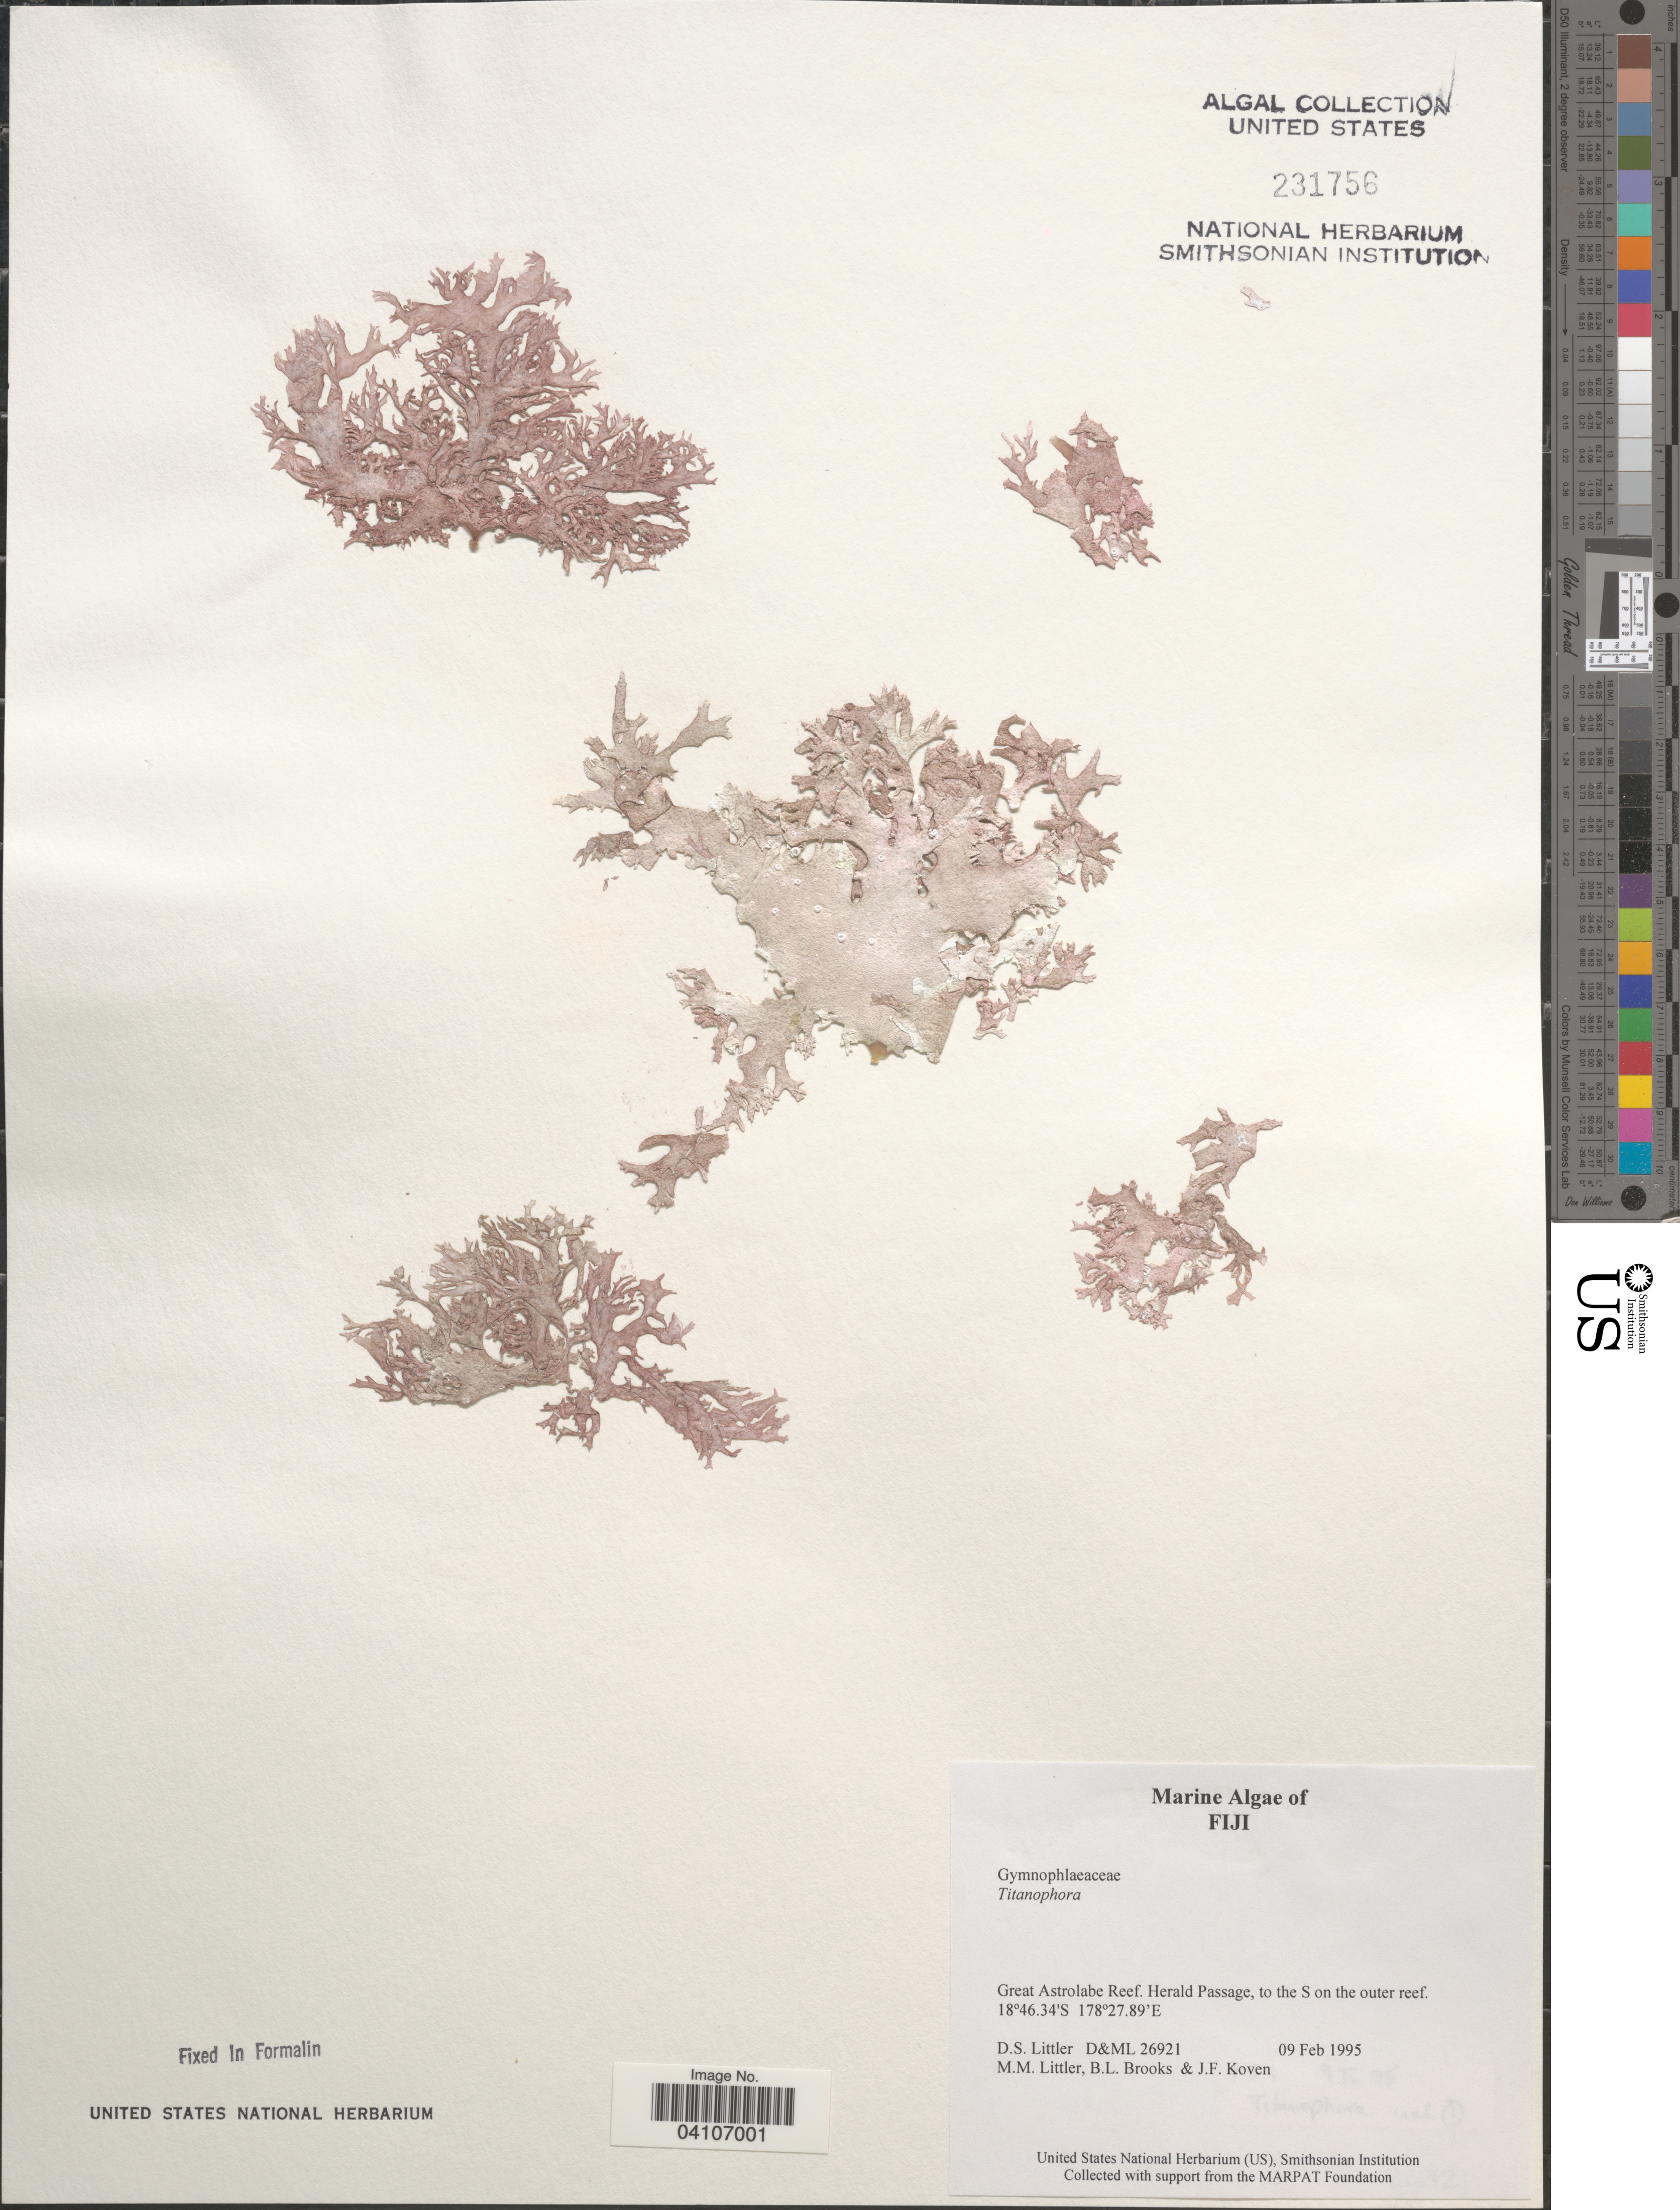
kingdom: Plantae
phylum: Rhodophyta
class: Florideophyceae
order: Nemastomatales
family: Schizymeniaceae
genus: Titanophora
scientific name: Titanophora sp.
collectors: D. S. Littler, B. Brooks & J. Koven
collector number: D&ML26921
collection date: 1995-02-09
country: Fiji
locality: Great Astrolabe Reef. Herald Passage, to the S on the outer reef.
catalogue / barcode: US 231756